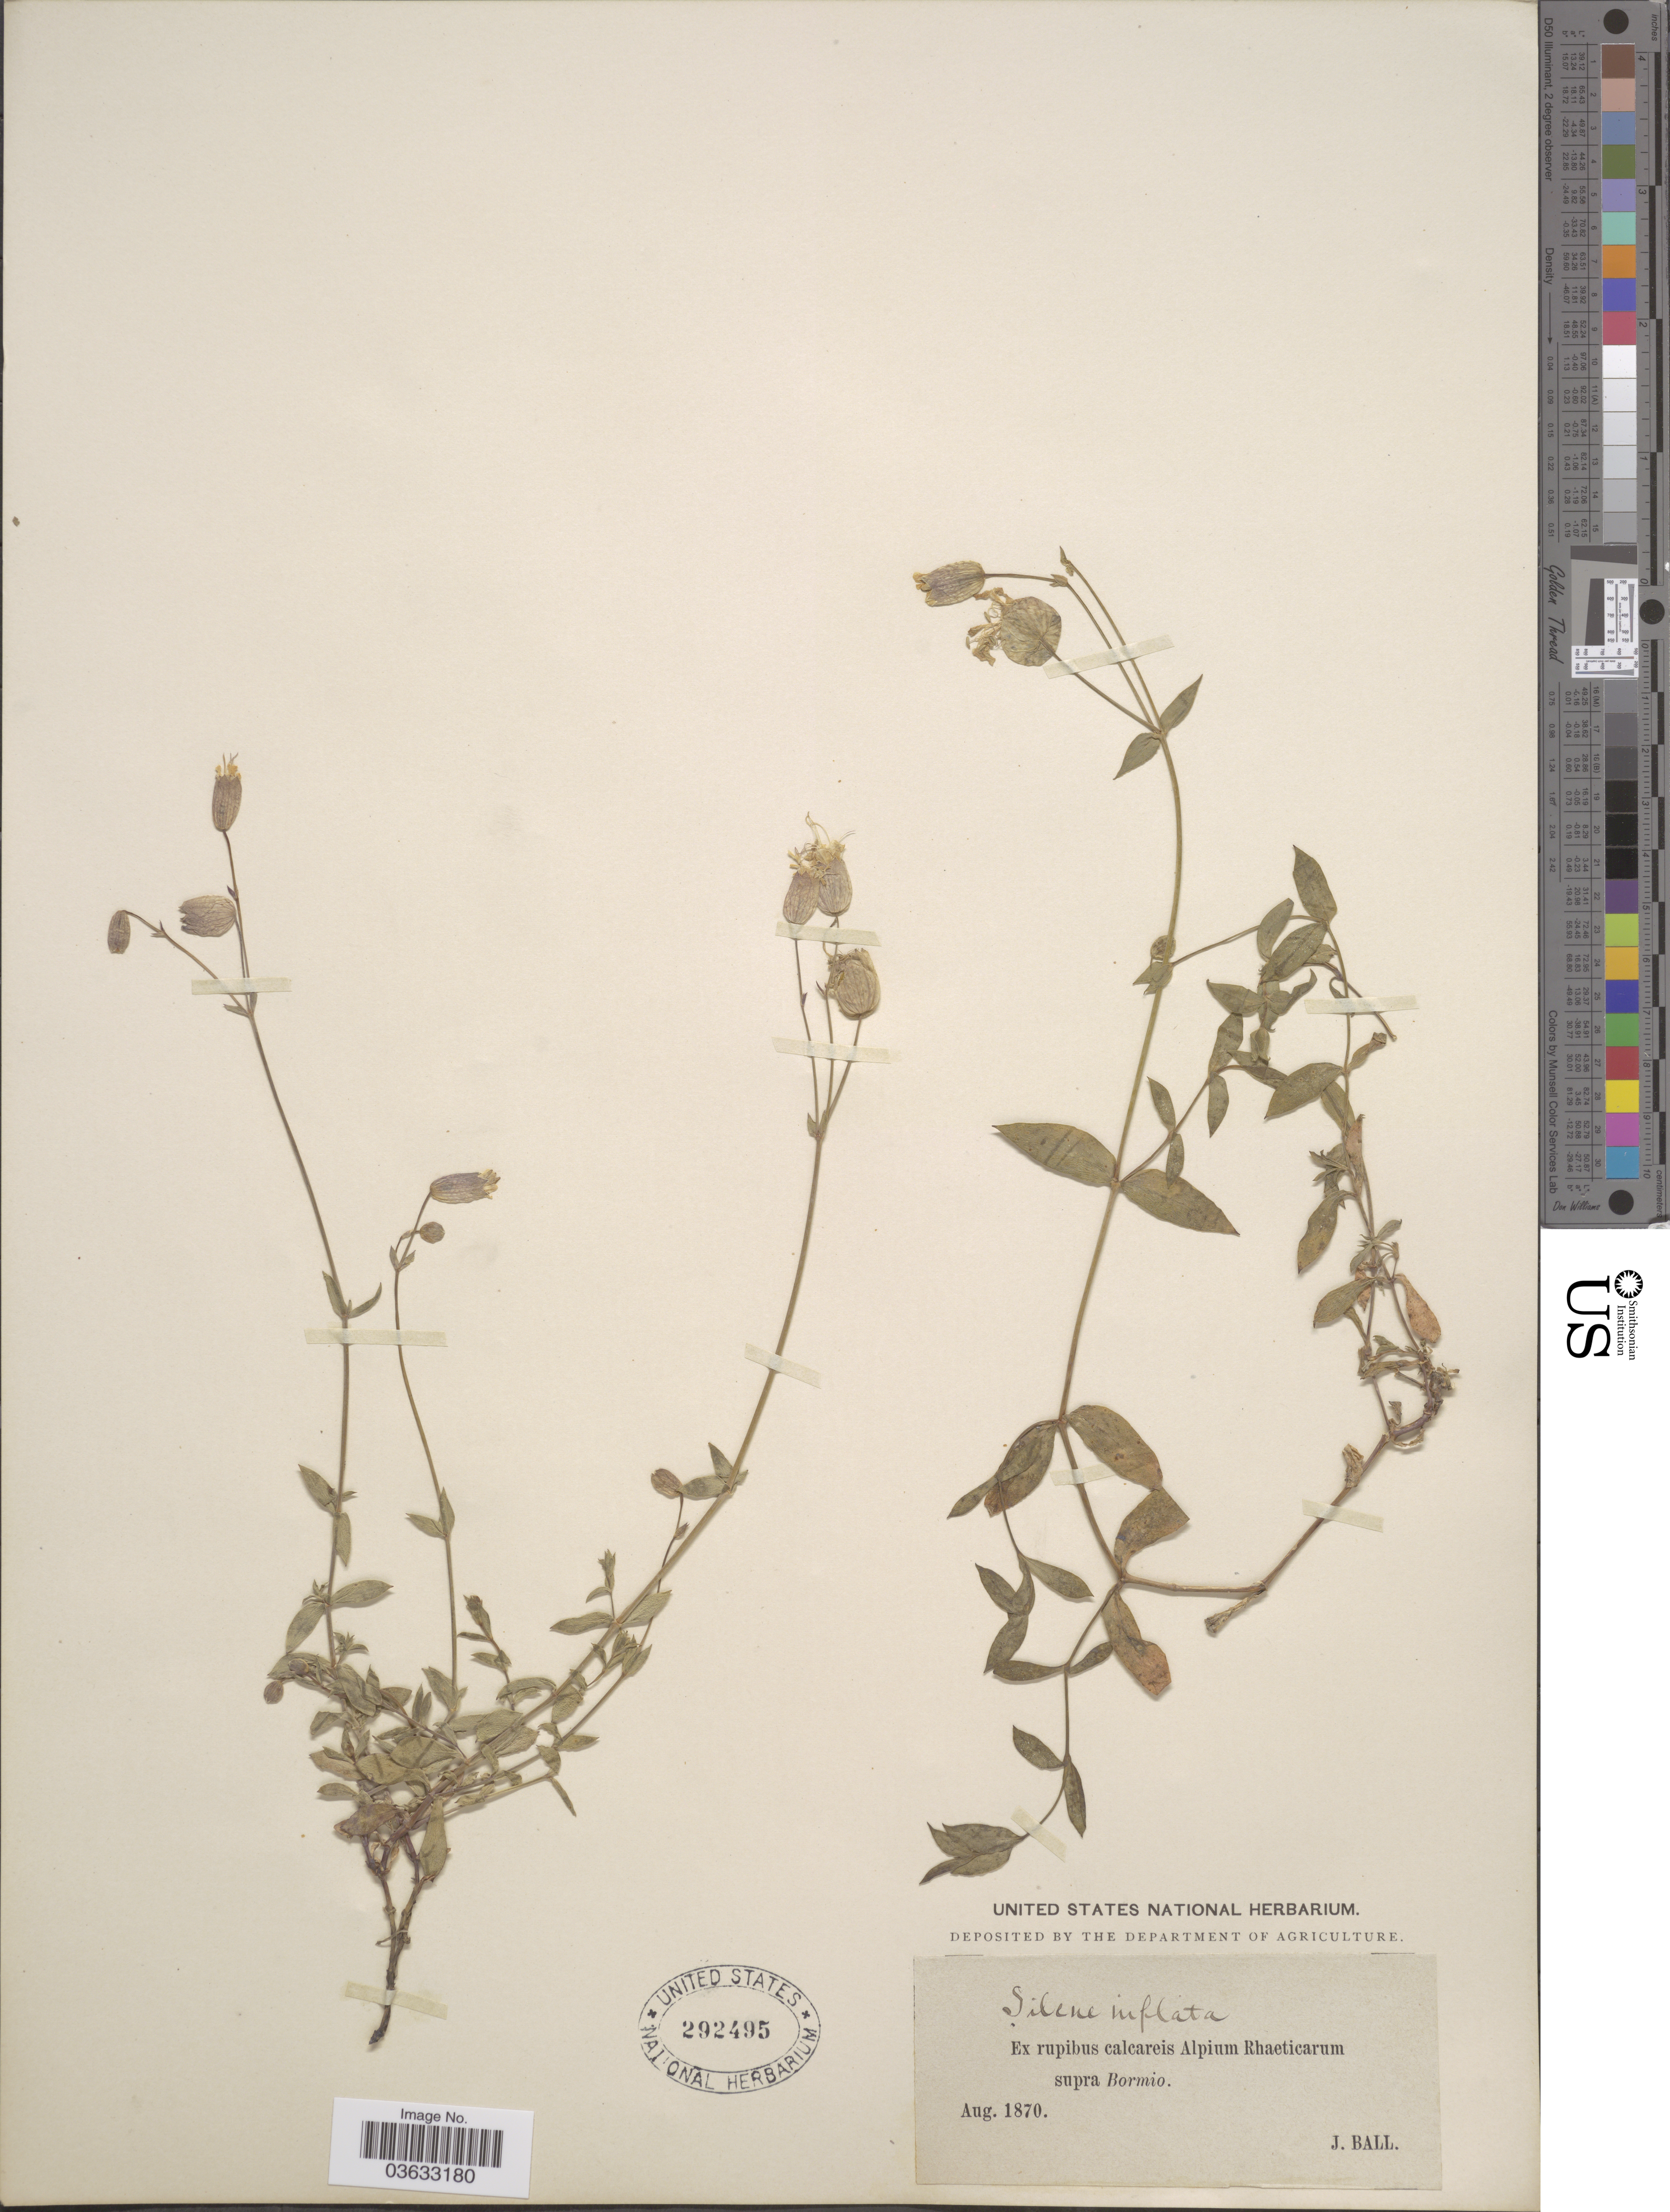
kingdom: Plantae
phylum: Tracheophyta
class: Magnoliopsida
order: Caryophyllales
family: Caryophyllaceae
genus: Silene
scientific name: Silene inflata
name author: Sm.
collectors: J. Ball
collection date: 1870-08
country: Italy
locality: Ex rupibus calcareis Alpium Rhaeticarum supra Bormio.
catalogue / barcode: US 292495